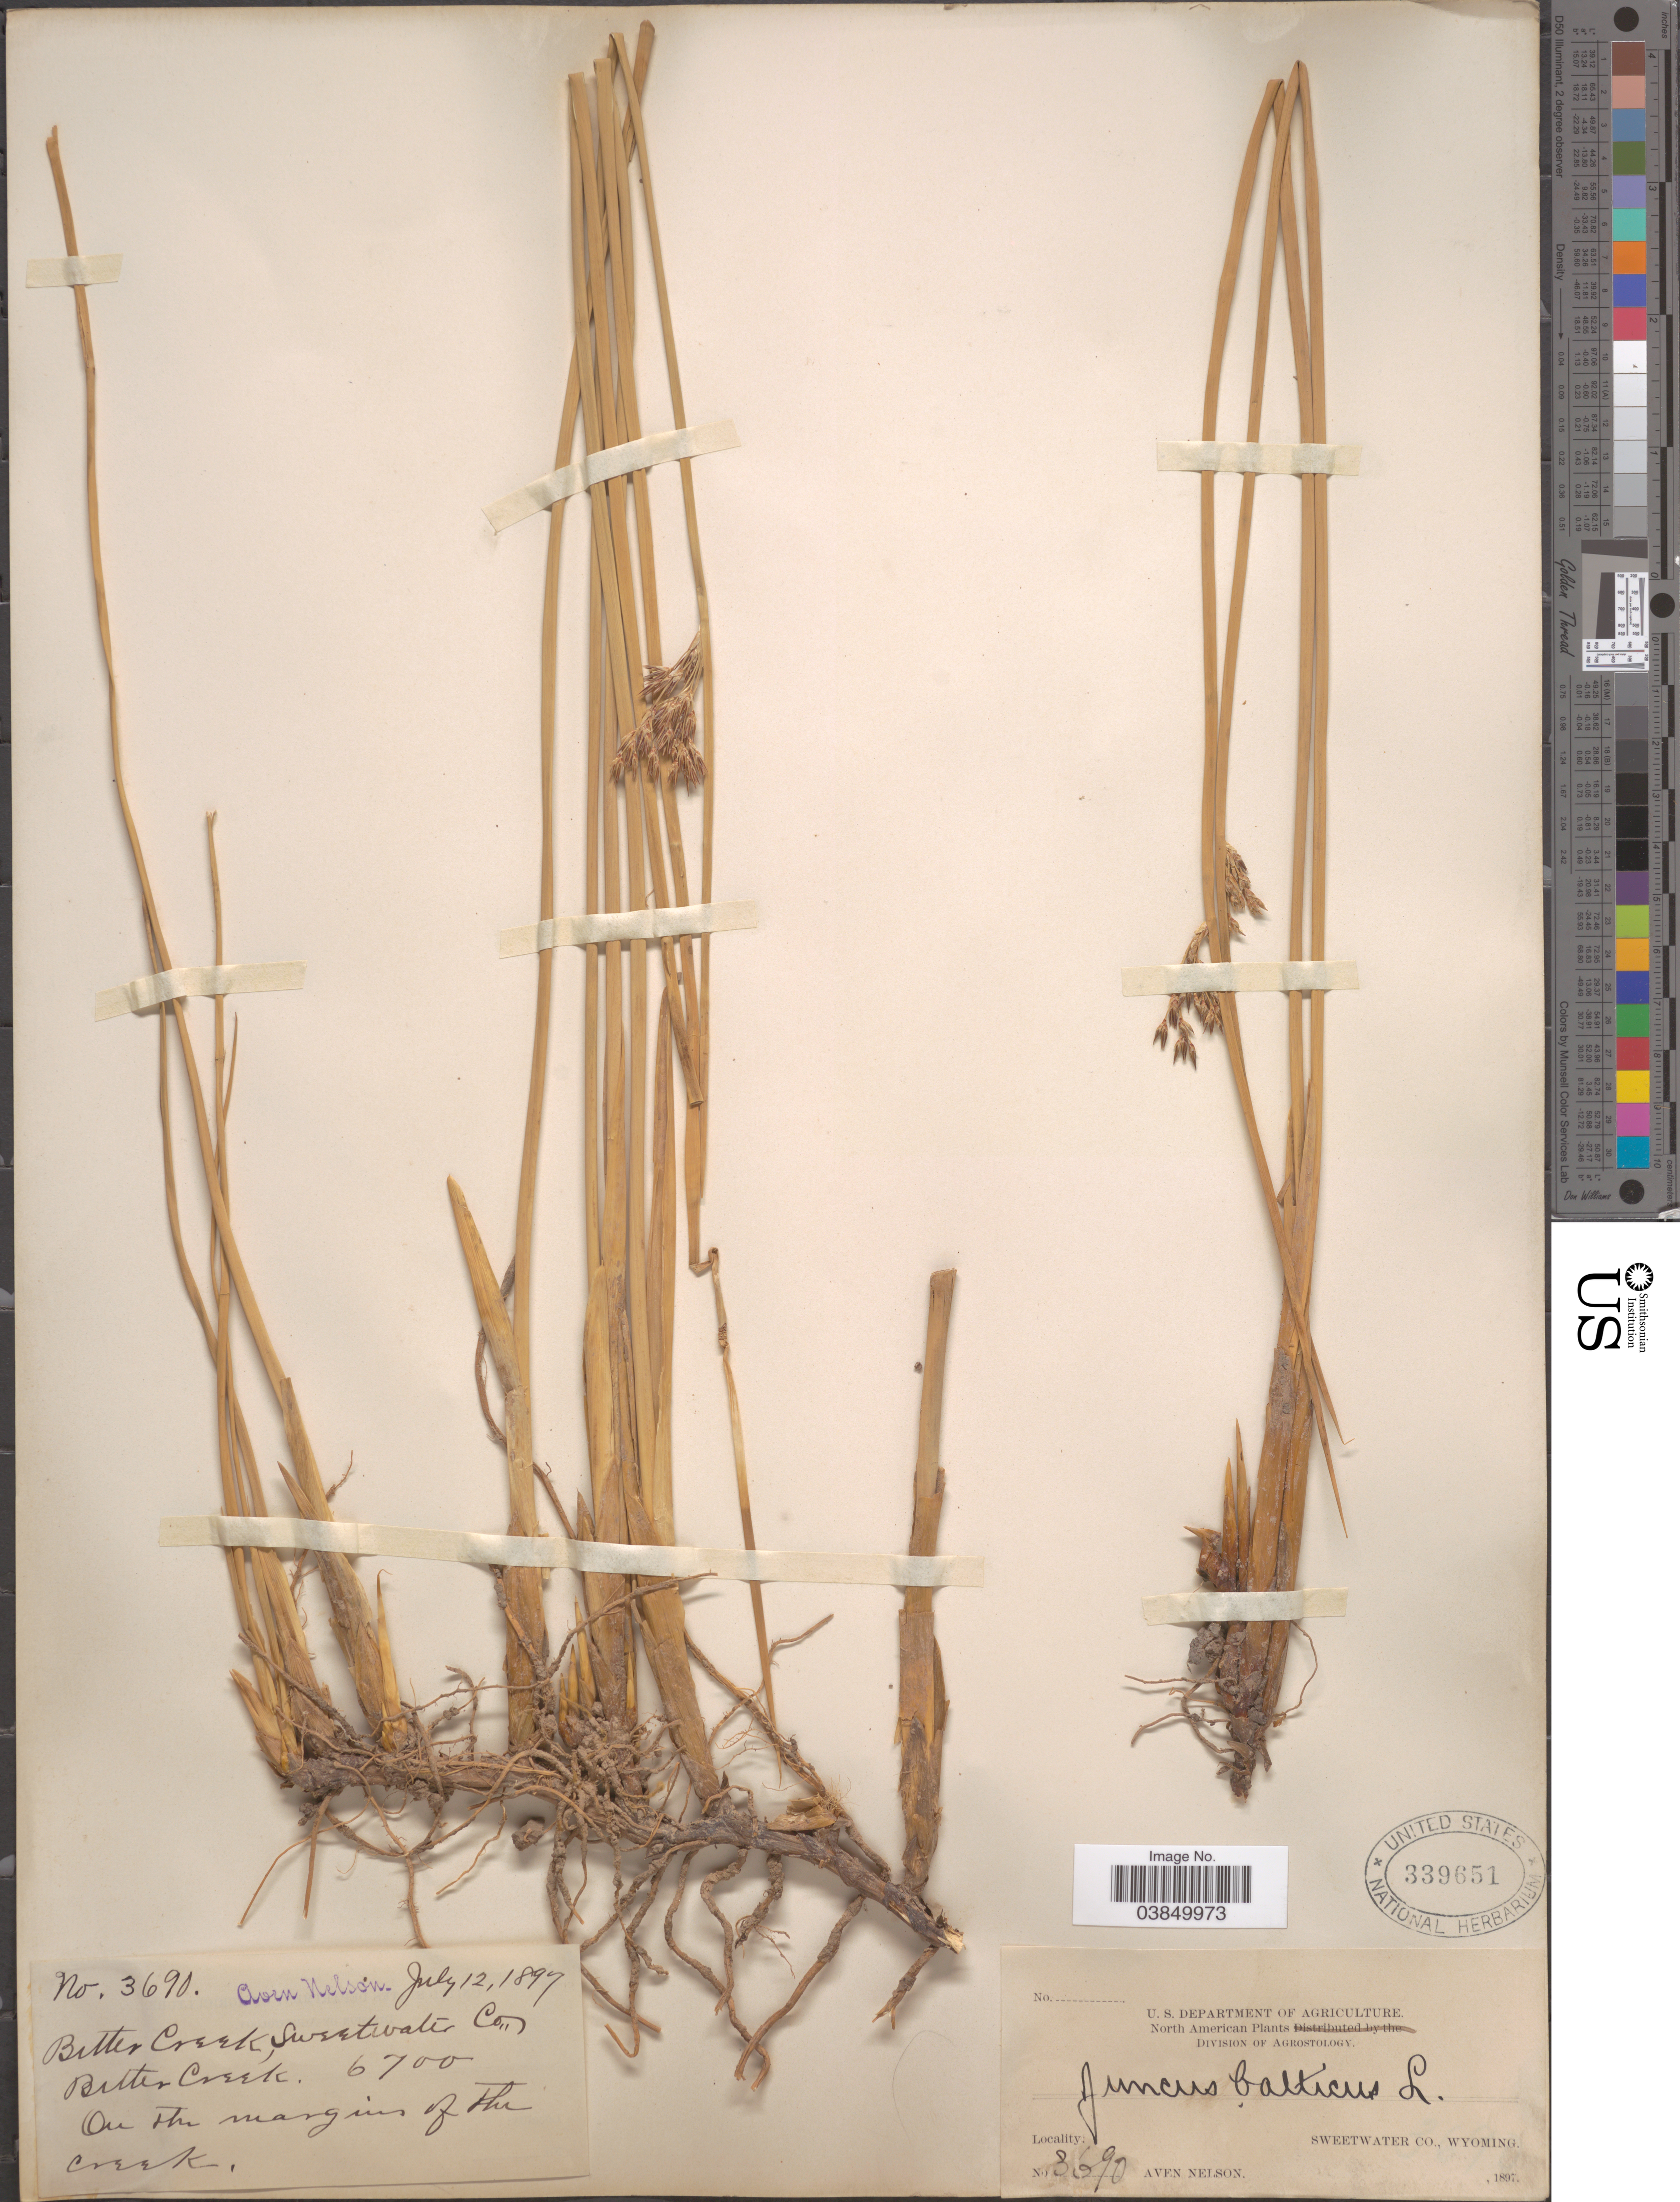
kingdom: Plantae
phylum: Tracheophyta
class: Liliopsida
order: Poales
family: Juncaceae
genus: Juncus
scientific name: Juncus balticus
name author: Willd.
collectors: A. Nelson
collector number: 3690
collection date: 1897-07-12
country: United States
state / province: Wyoming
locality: Bitter Creek, Sweetwater Co.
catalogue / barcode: US 339651